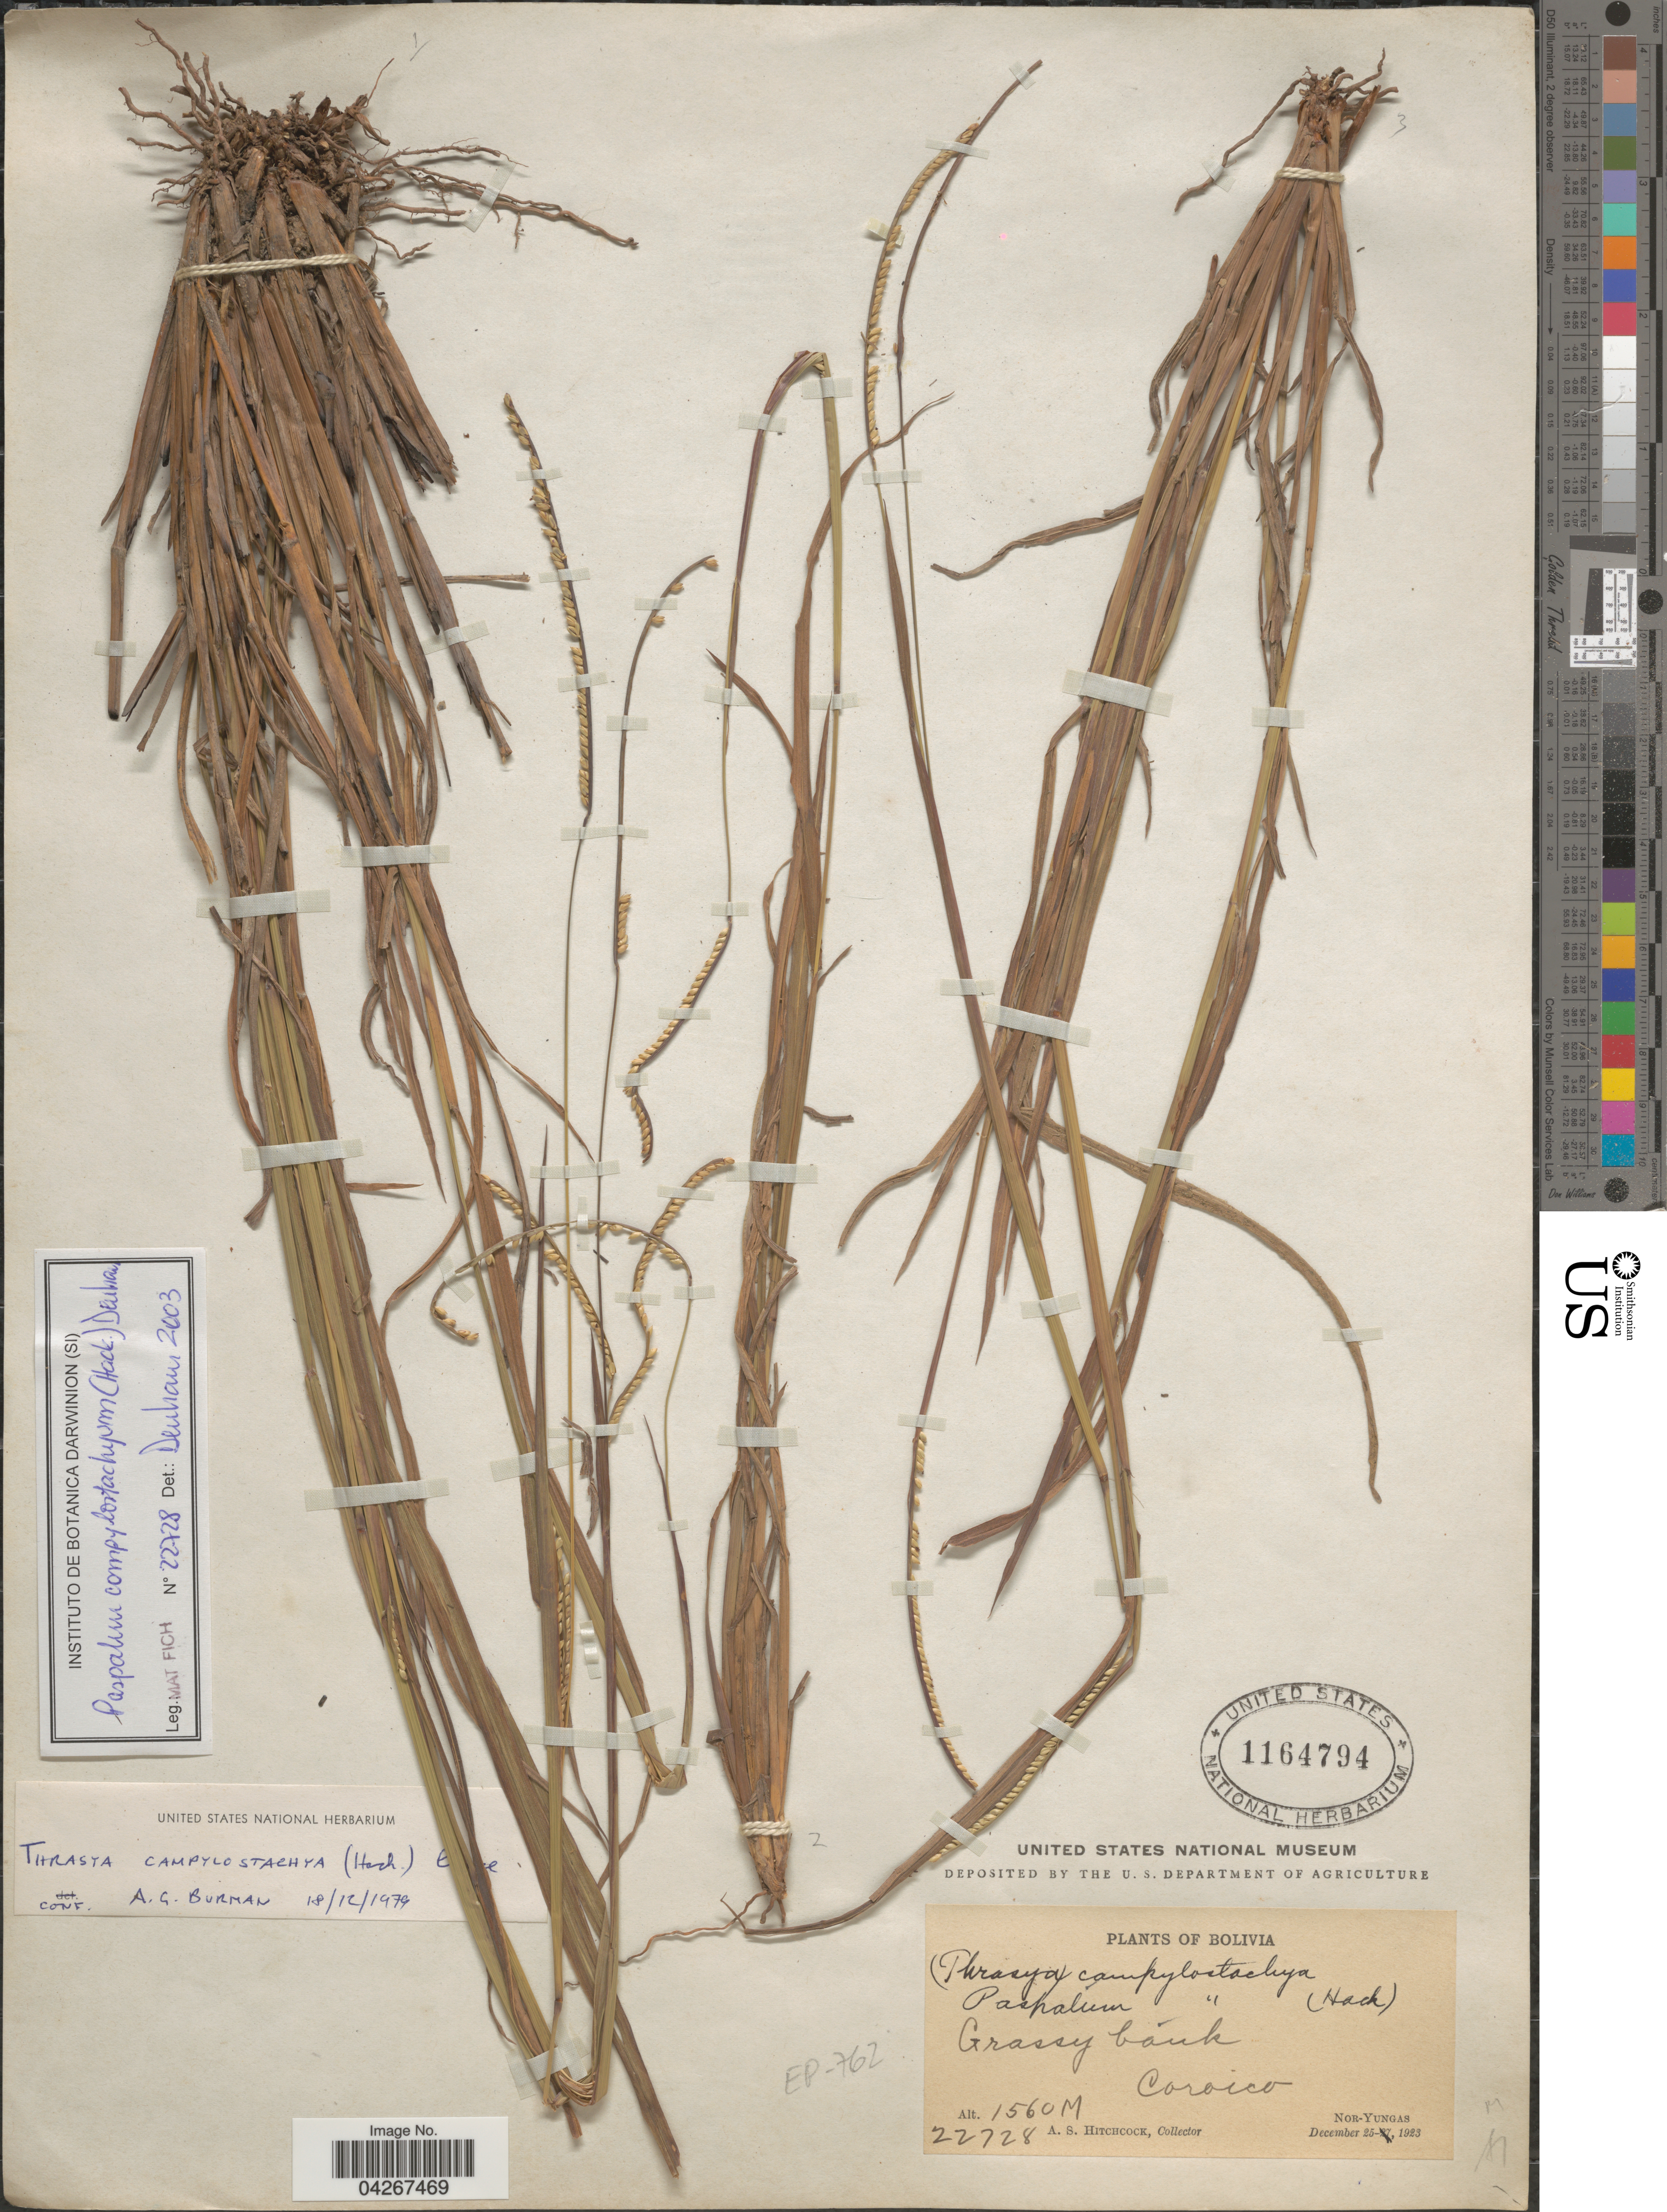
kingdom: Plantae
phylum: Tracheophyta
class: Liliopsida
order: Poales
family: Poaceae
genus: Paspalum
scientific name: Paspalum campylostachyum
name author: (Hack.) S. Denham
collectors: A. S. Hitchcock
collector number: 22728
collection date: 1923-12-25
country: Bolivia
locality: Coroico. Nor-Yungas.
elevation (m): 1560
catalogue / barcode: US 1164794